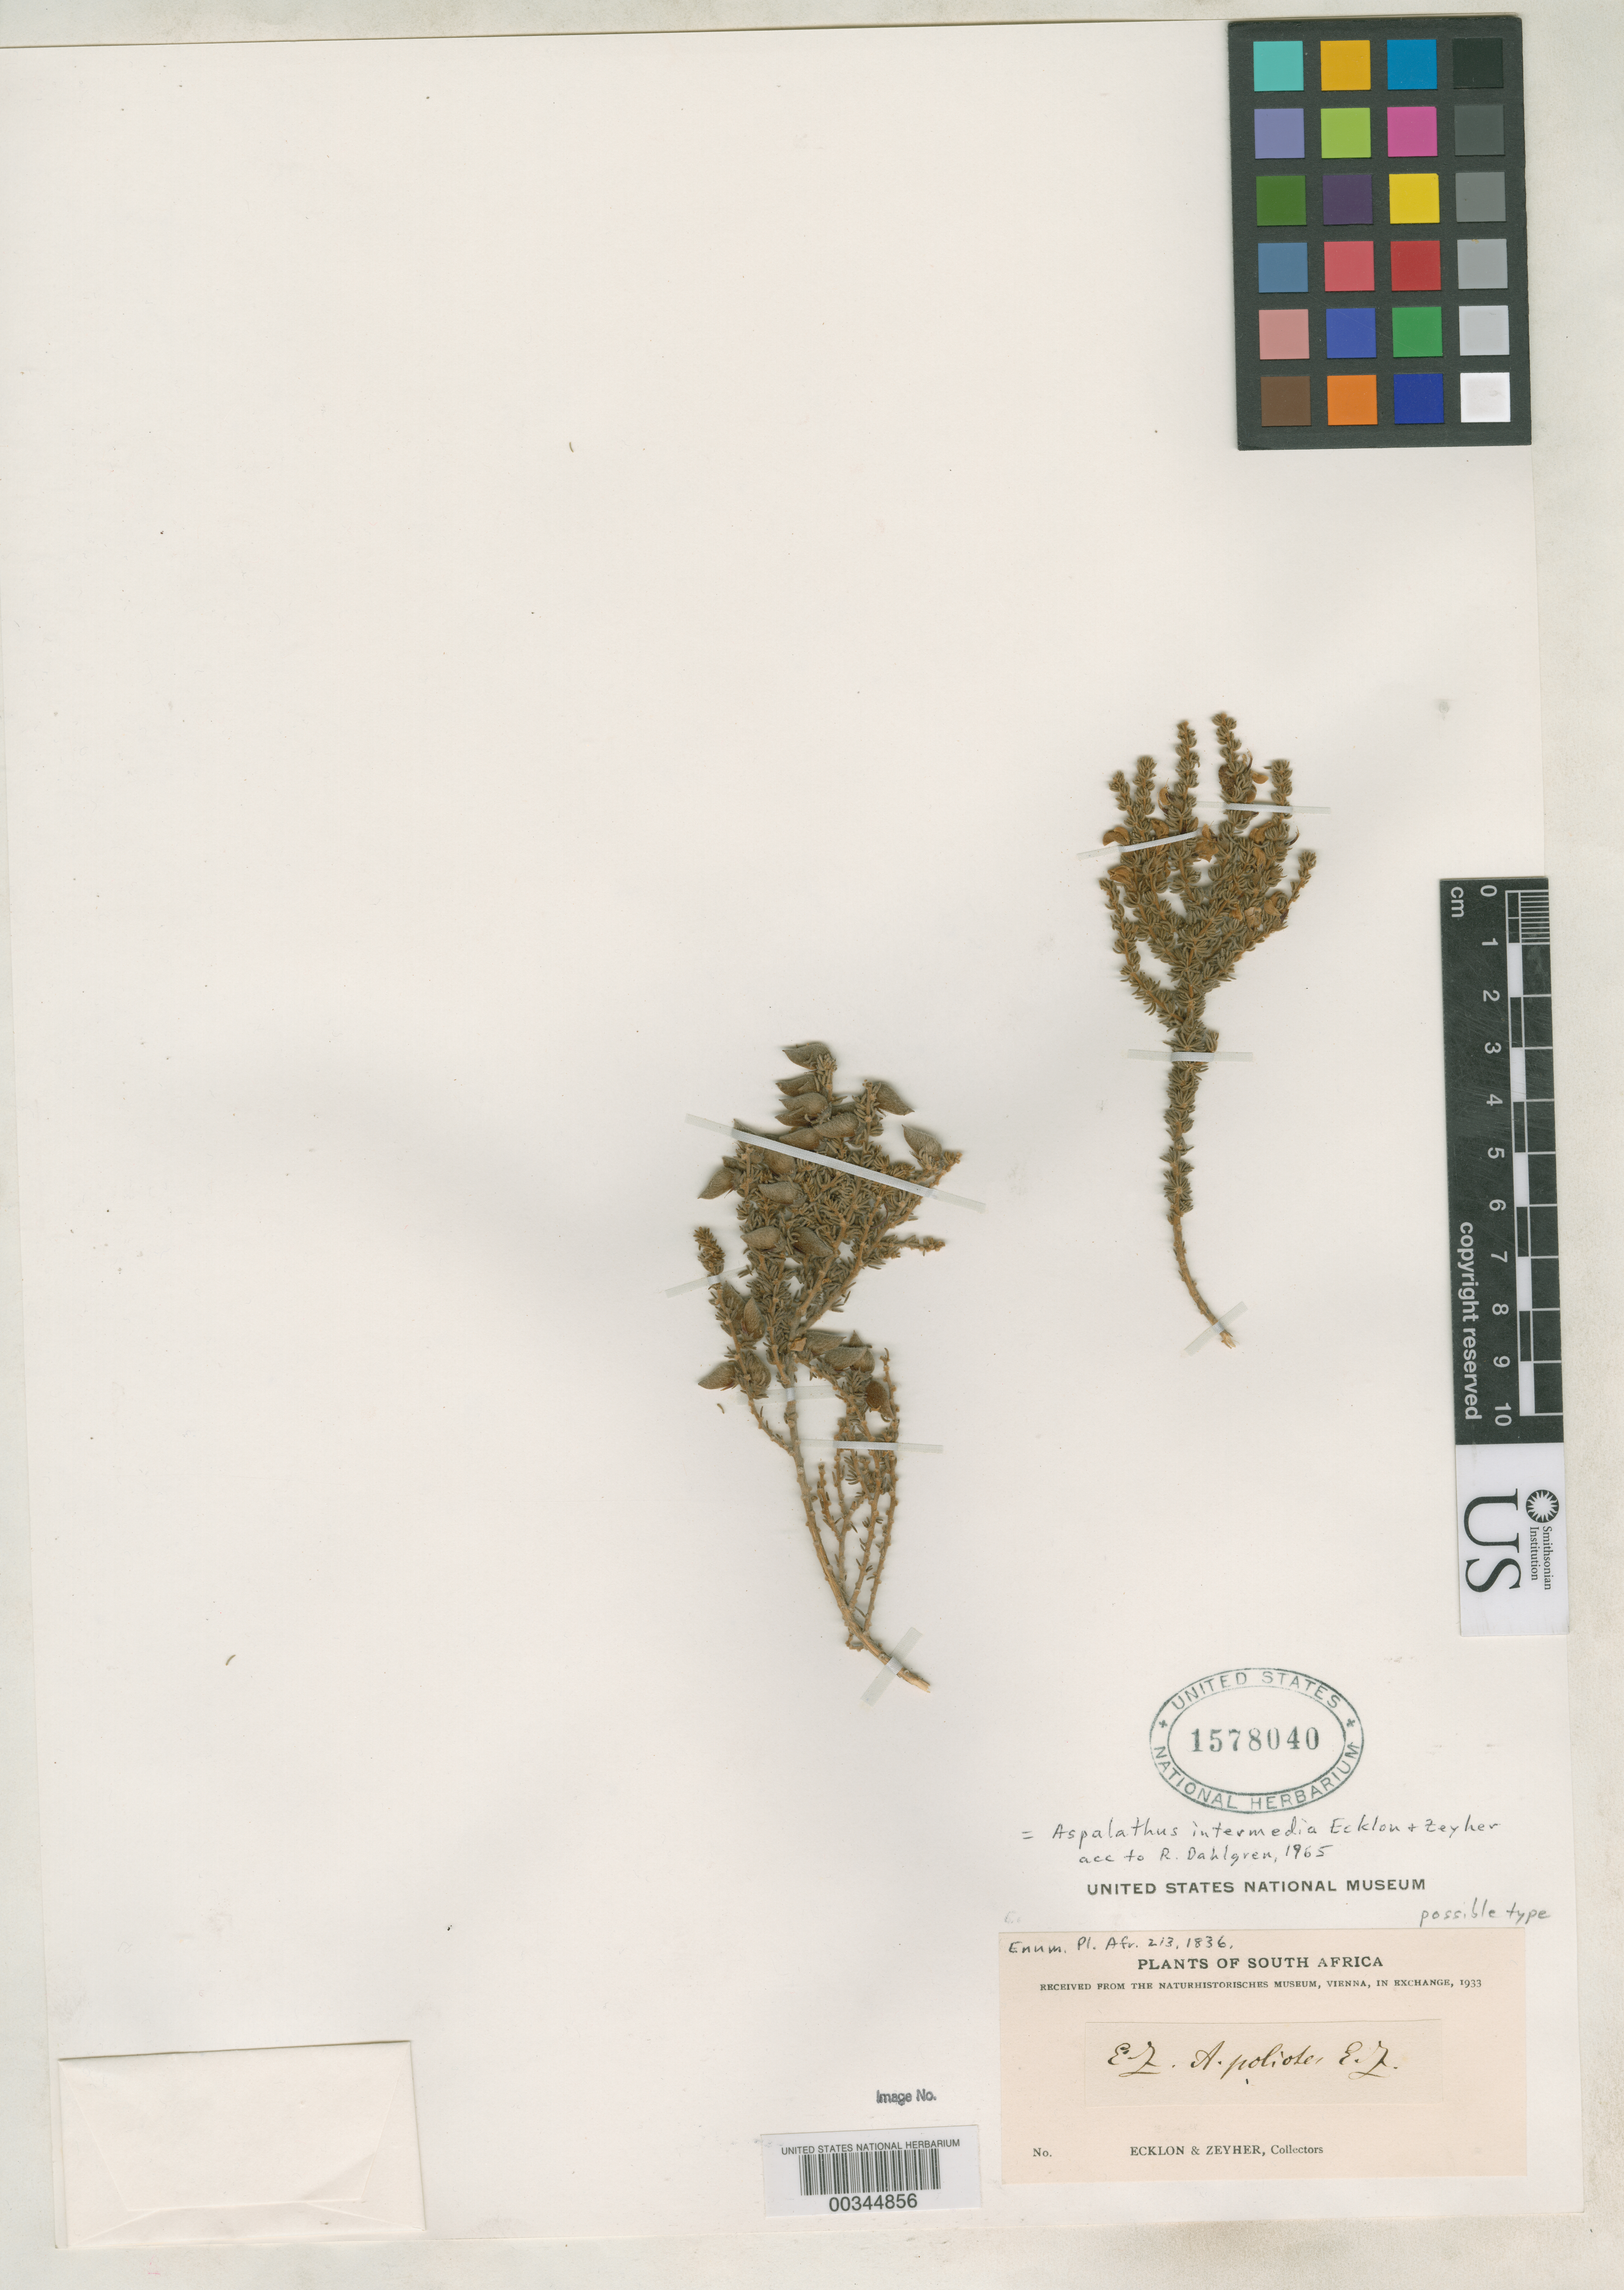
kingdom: Plantae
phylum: Tracheophyta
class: Magnoliopsida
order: Fabales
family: Fabaceae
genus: Aspalathus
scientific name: Aspalathus poliotes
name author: Eckl. & Zeyh.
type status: Possible Type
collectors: C. F. Ecklon & C. Zeyher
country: South Africa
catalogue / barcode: US 1578040